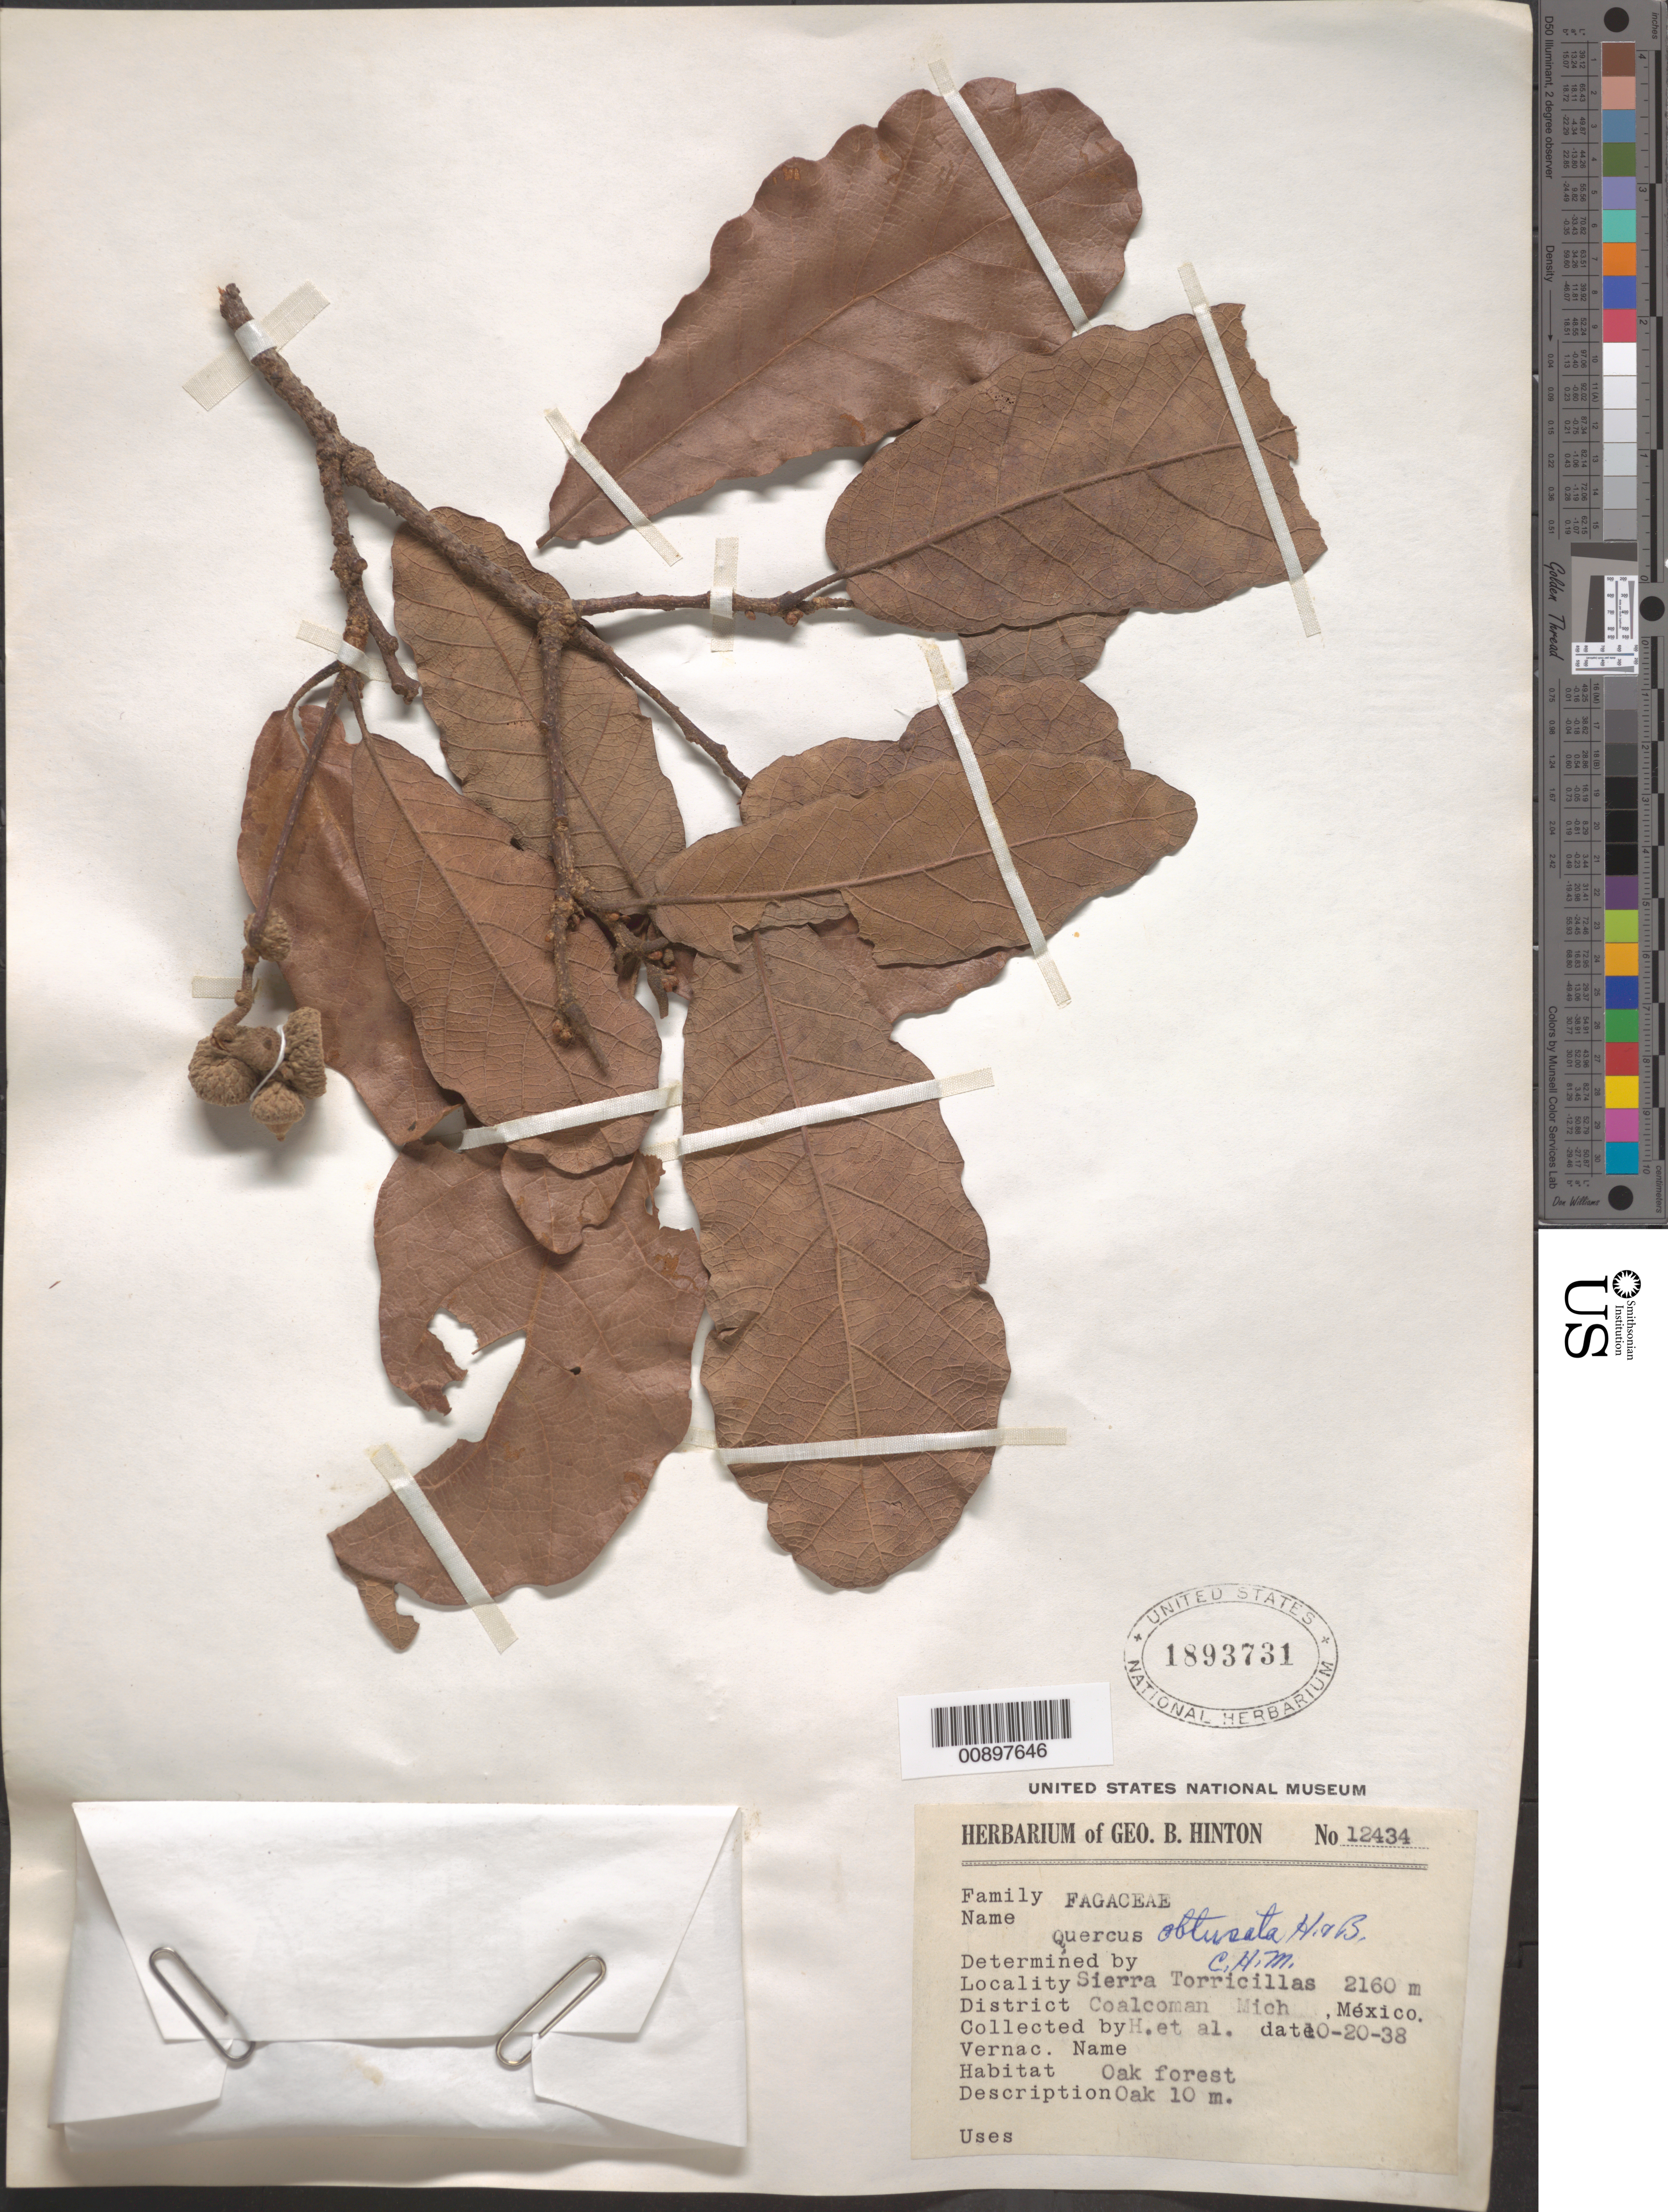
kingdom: Plantae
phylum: Tracheophyta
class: Magnoliopsida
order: Fagales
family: Fagaceae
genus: Quercus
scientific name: Quercus obtusata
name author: Humb. & Bonpl.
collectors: G. B. Hinton & et al.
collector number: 12434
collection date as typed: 20 Oct 1938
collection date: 1938-10-20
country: Mexico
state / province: Michoacán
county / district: Coalcomán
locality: Sierra Torricillas, District Coalcomán, Michoacán.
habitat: Oak forest.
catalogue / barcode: US 1893731